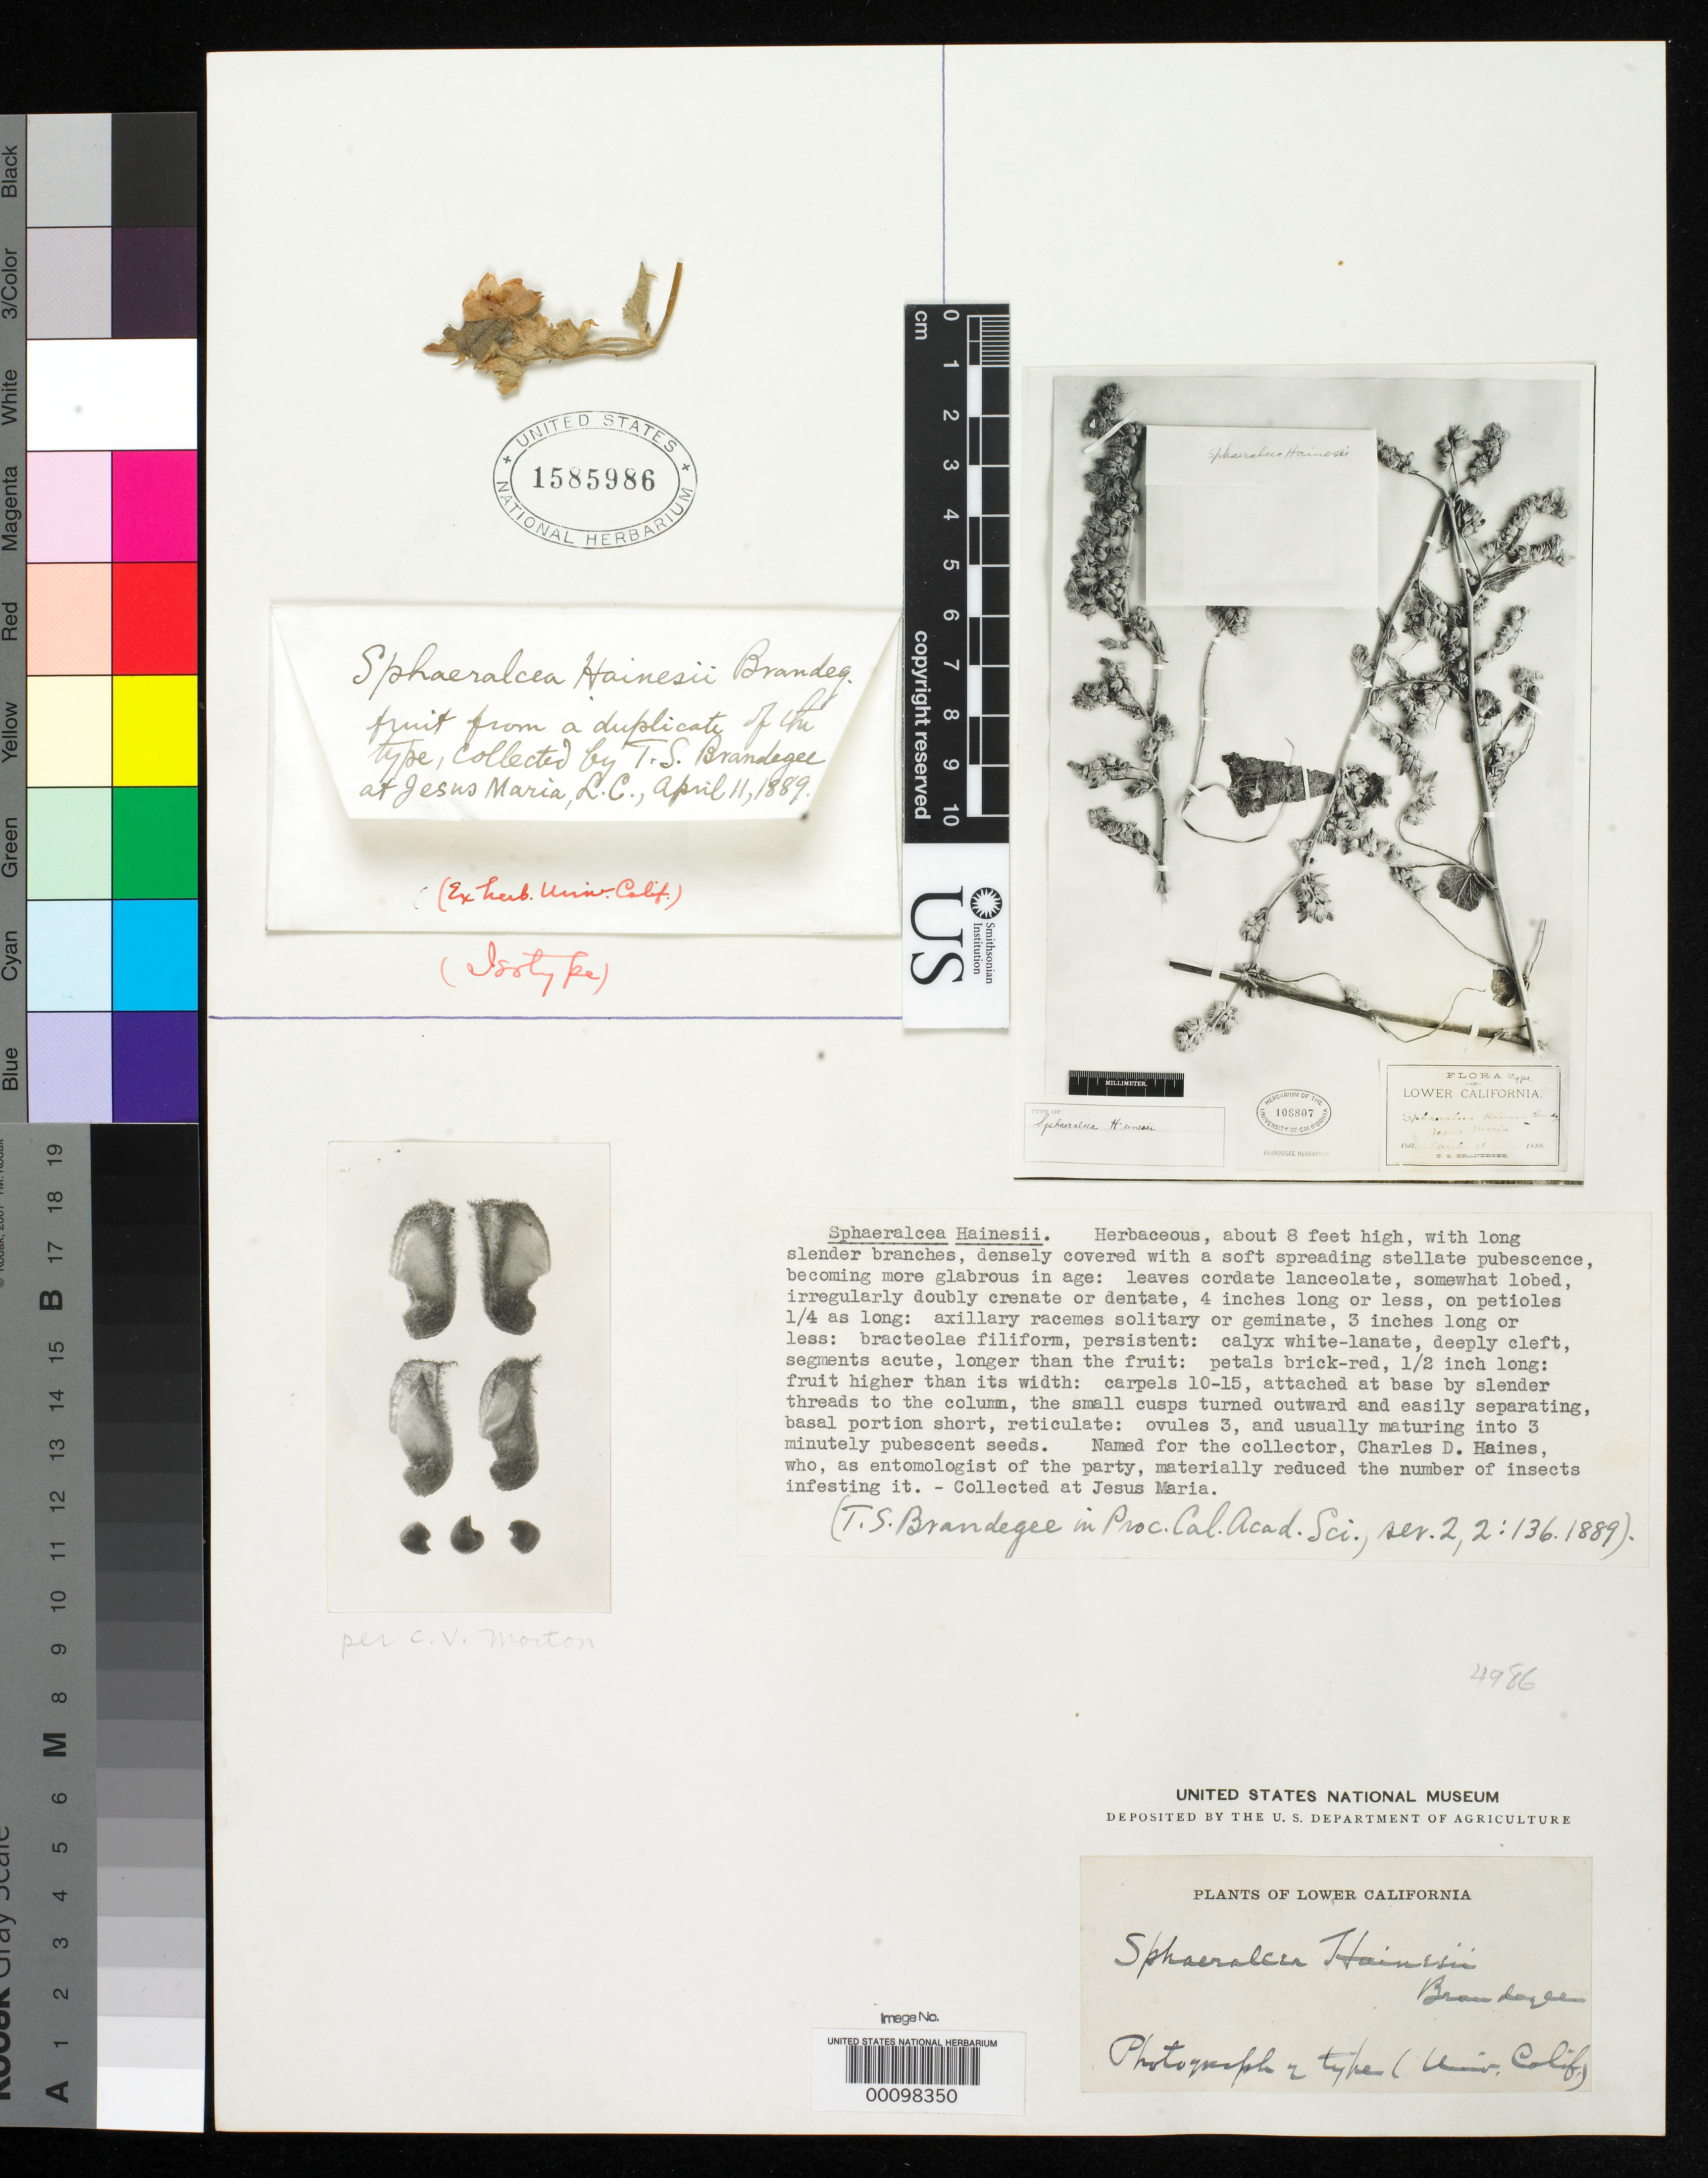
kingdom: Plantae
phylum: Tracheophyta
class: Magnoliopsida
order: Malvales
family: Malvaceae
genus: Sphaeralcea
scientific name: Sphaeralcea hainesii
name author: Brandegee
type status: Type Fragment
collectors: T. S. Brandegee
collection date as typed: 11 Apr 1889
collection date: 1889-04-11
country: Mexico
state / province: Baja California Norte / Baja California Sur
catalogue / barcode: US 1585986